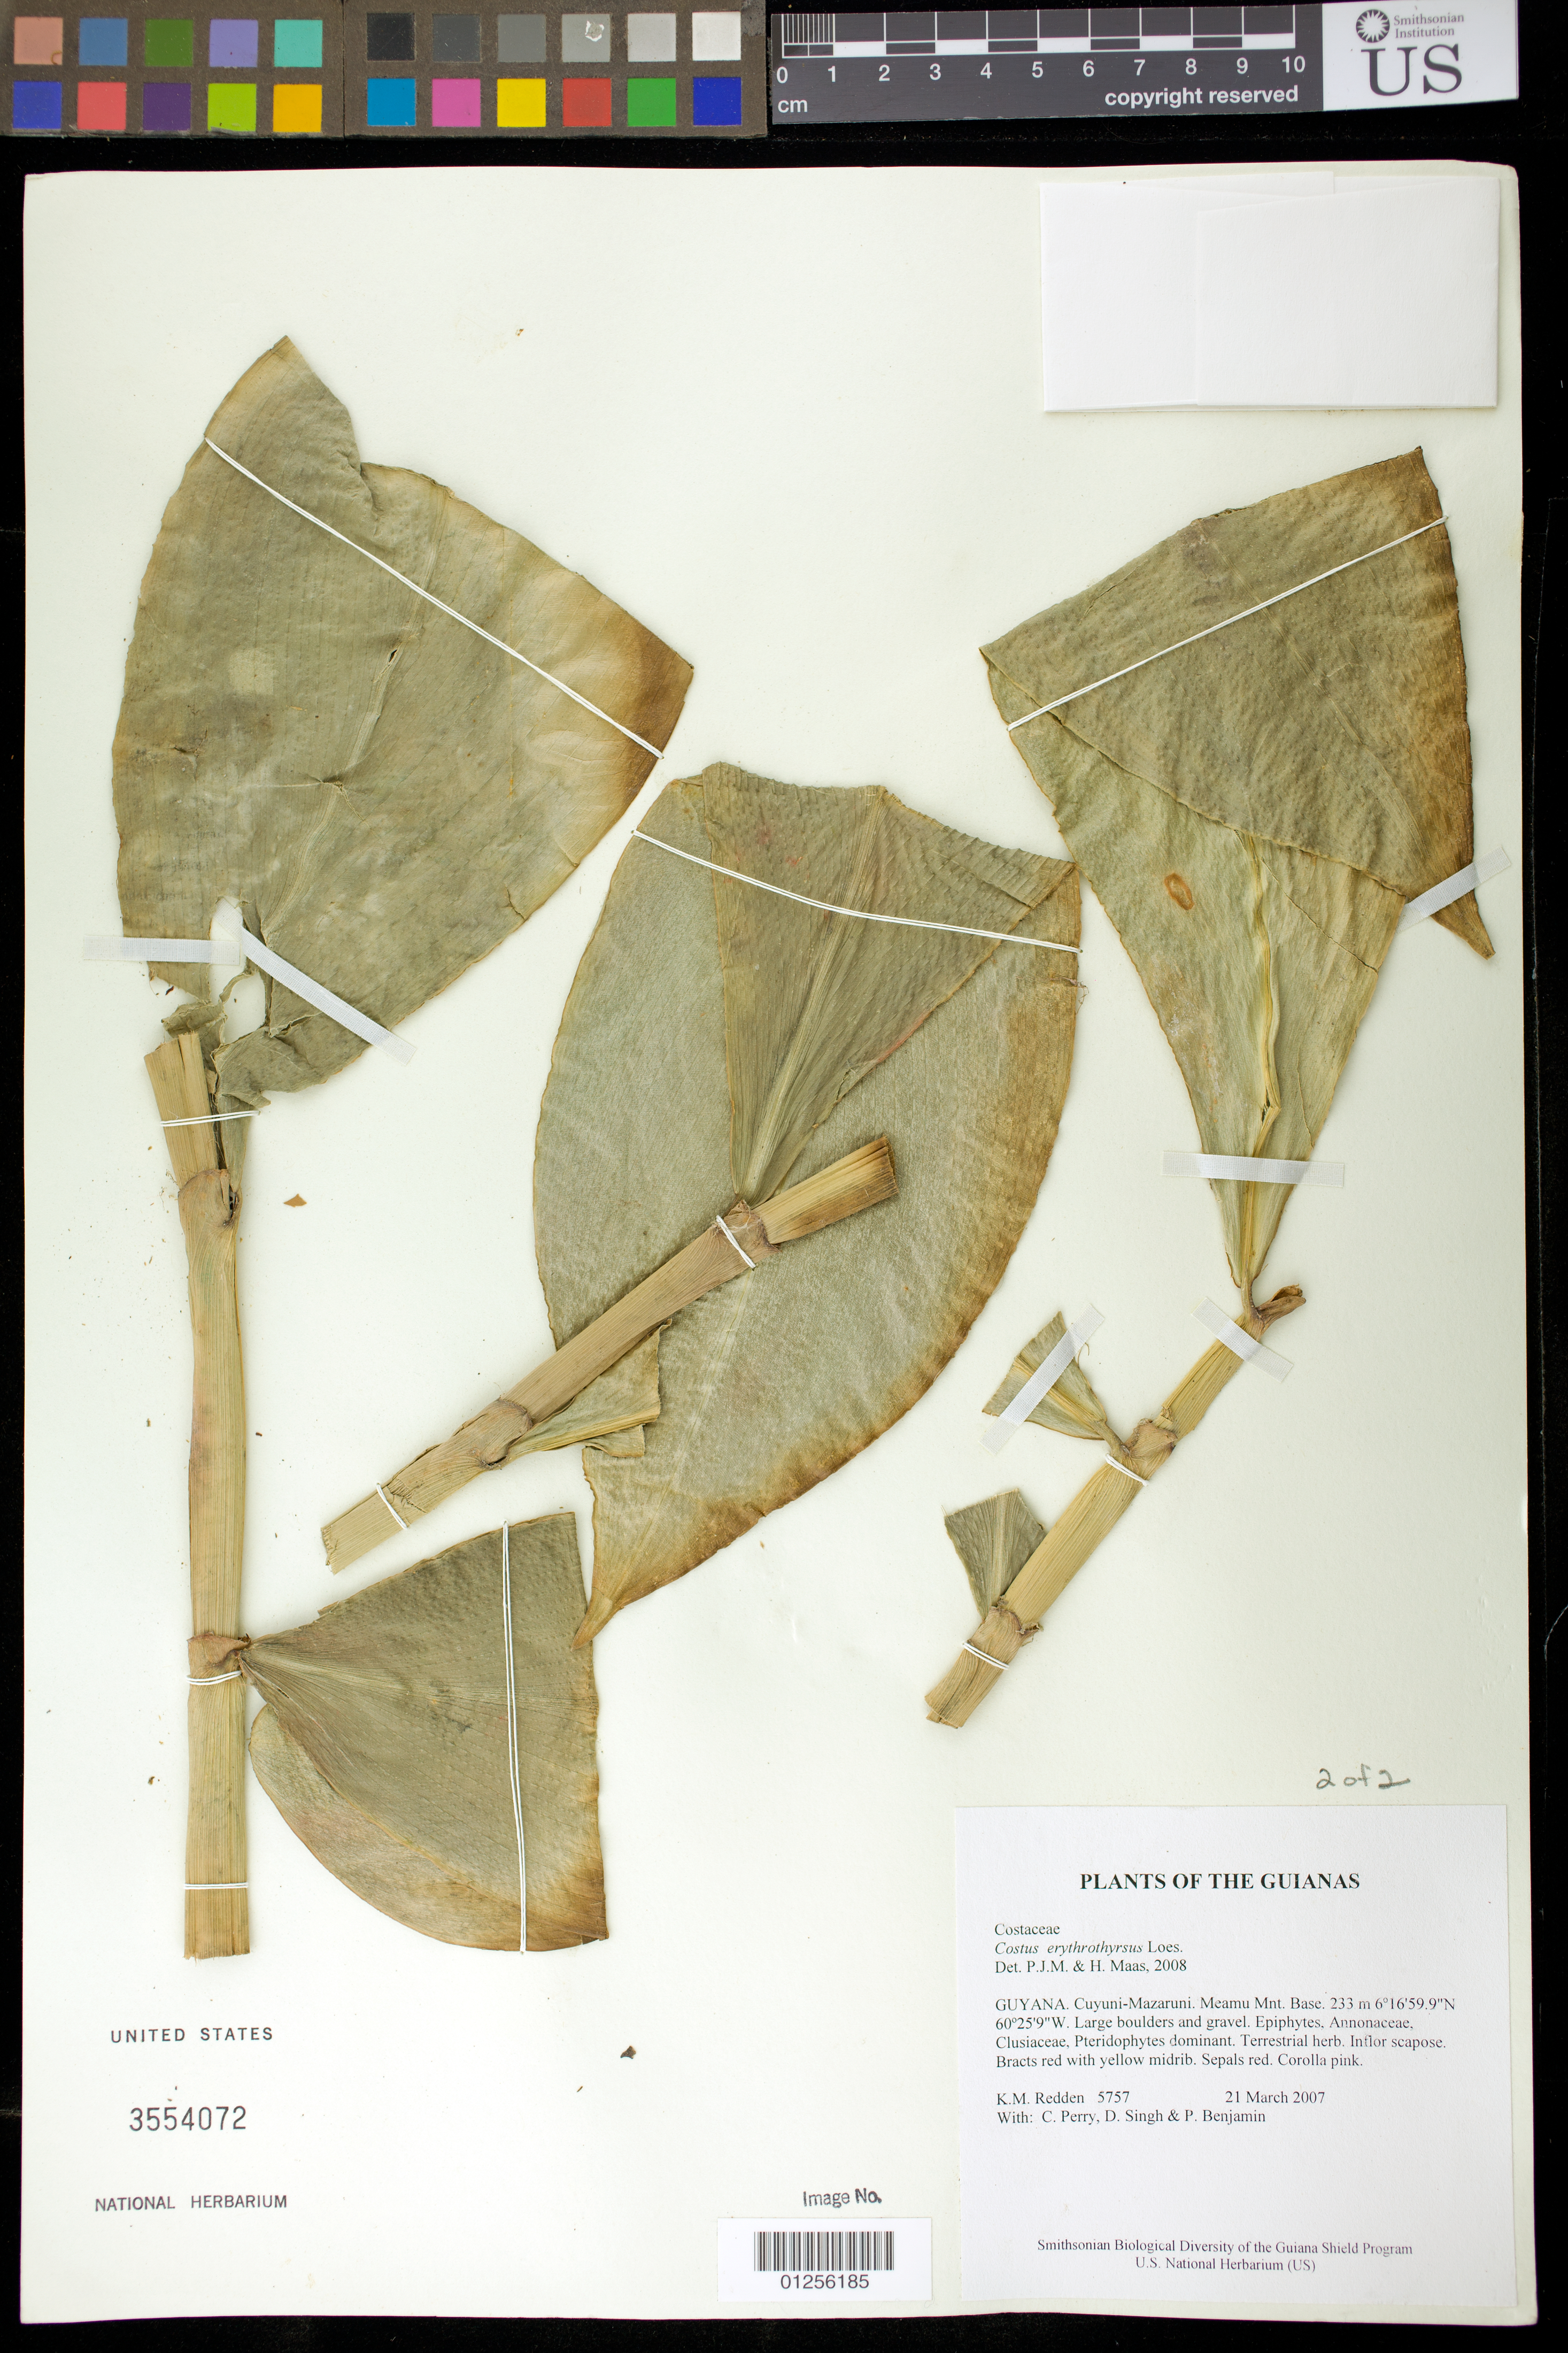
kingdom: Plantae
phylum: Tracheophyta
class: Liliopsida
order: Zingiberales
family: Costaceae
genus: Costus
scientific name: Costus erythrothyrsus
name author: Loes.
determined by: Maas, Paul J.; Maas, H.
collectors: K. M. Redden, C. Perry, D. Singh & P. Benjamin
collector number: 5757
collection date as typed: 21 March 2007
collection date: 2007-03-21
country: Guyana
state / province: Cuyuni-Mazaruni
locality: Meamu Mnt. Base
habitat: Large boulders and gravel. Epiphytes, Annonaceae, Clusiaceae, pteridophytes dominant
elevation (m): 233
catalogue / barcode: US 3554072